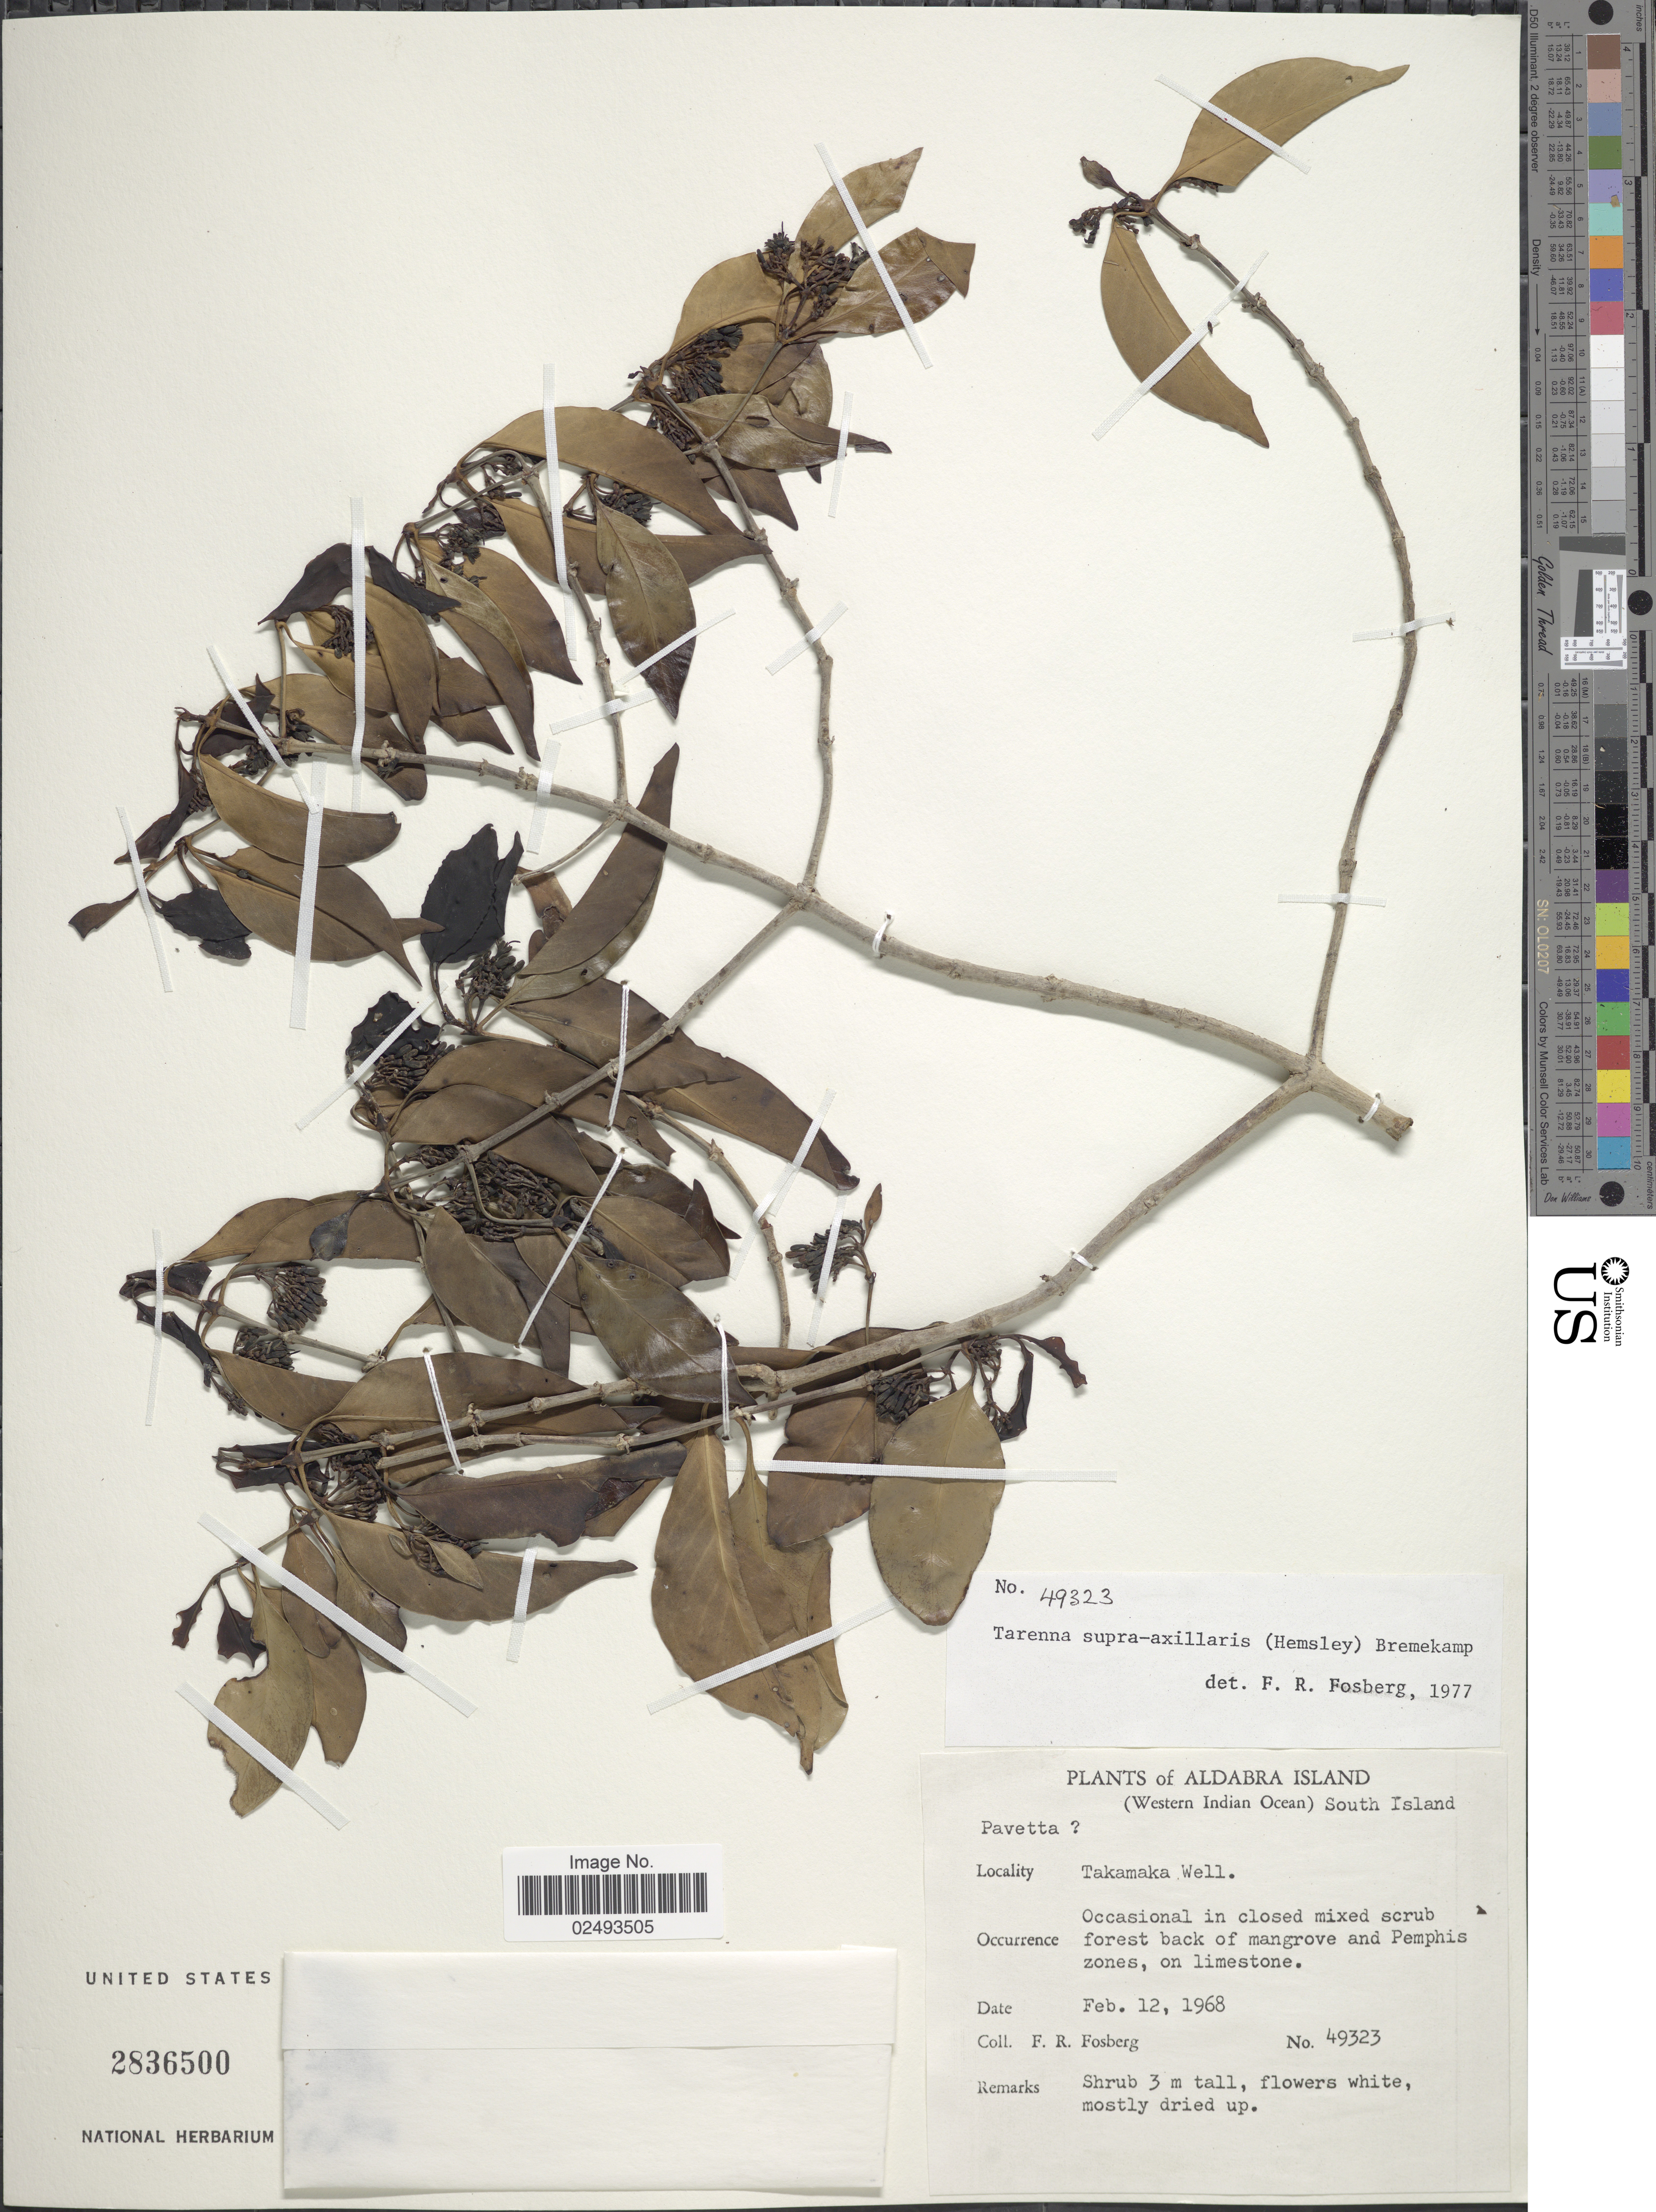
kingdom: Plantae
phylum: Tracheophyta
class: Magnoliopsida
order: Gentianales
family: Rubiaceae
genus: Tarenna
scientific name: Tarenna supra-axillaris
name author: (Hemsl.) Bremek.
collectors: F. R. Fosberg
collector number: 49323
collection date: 1968-02-12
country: Seychelles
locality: Aldabra Island (Western Indian Ocean) South Island, Takamaka Well, on limestone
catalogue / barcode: US 2836500